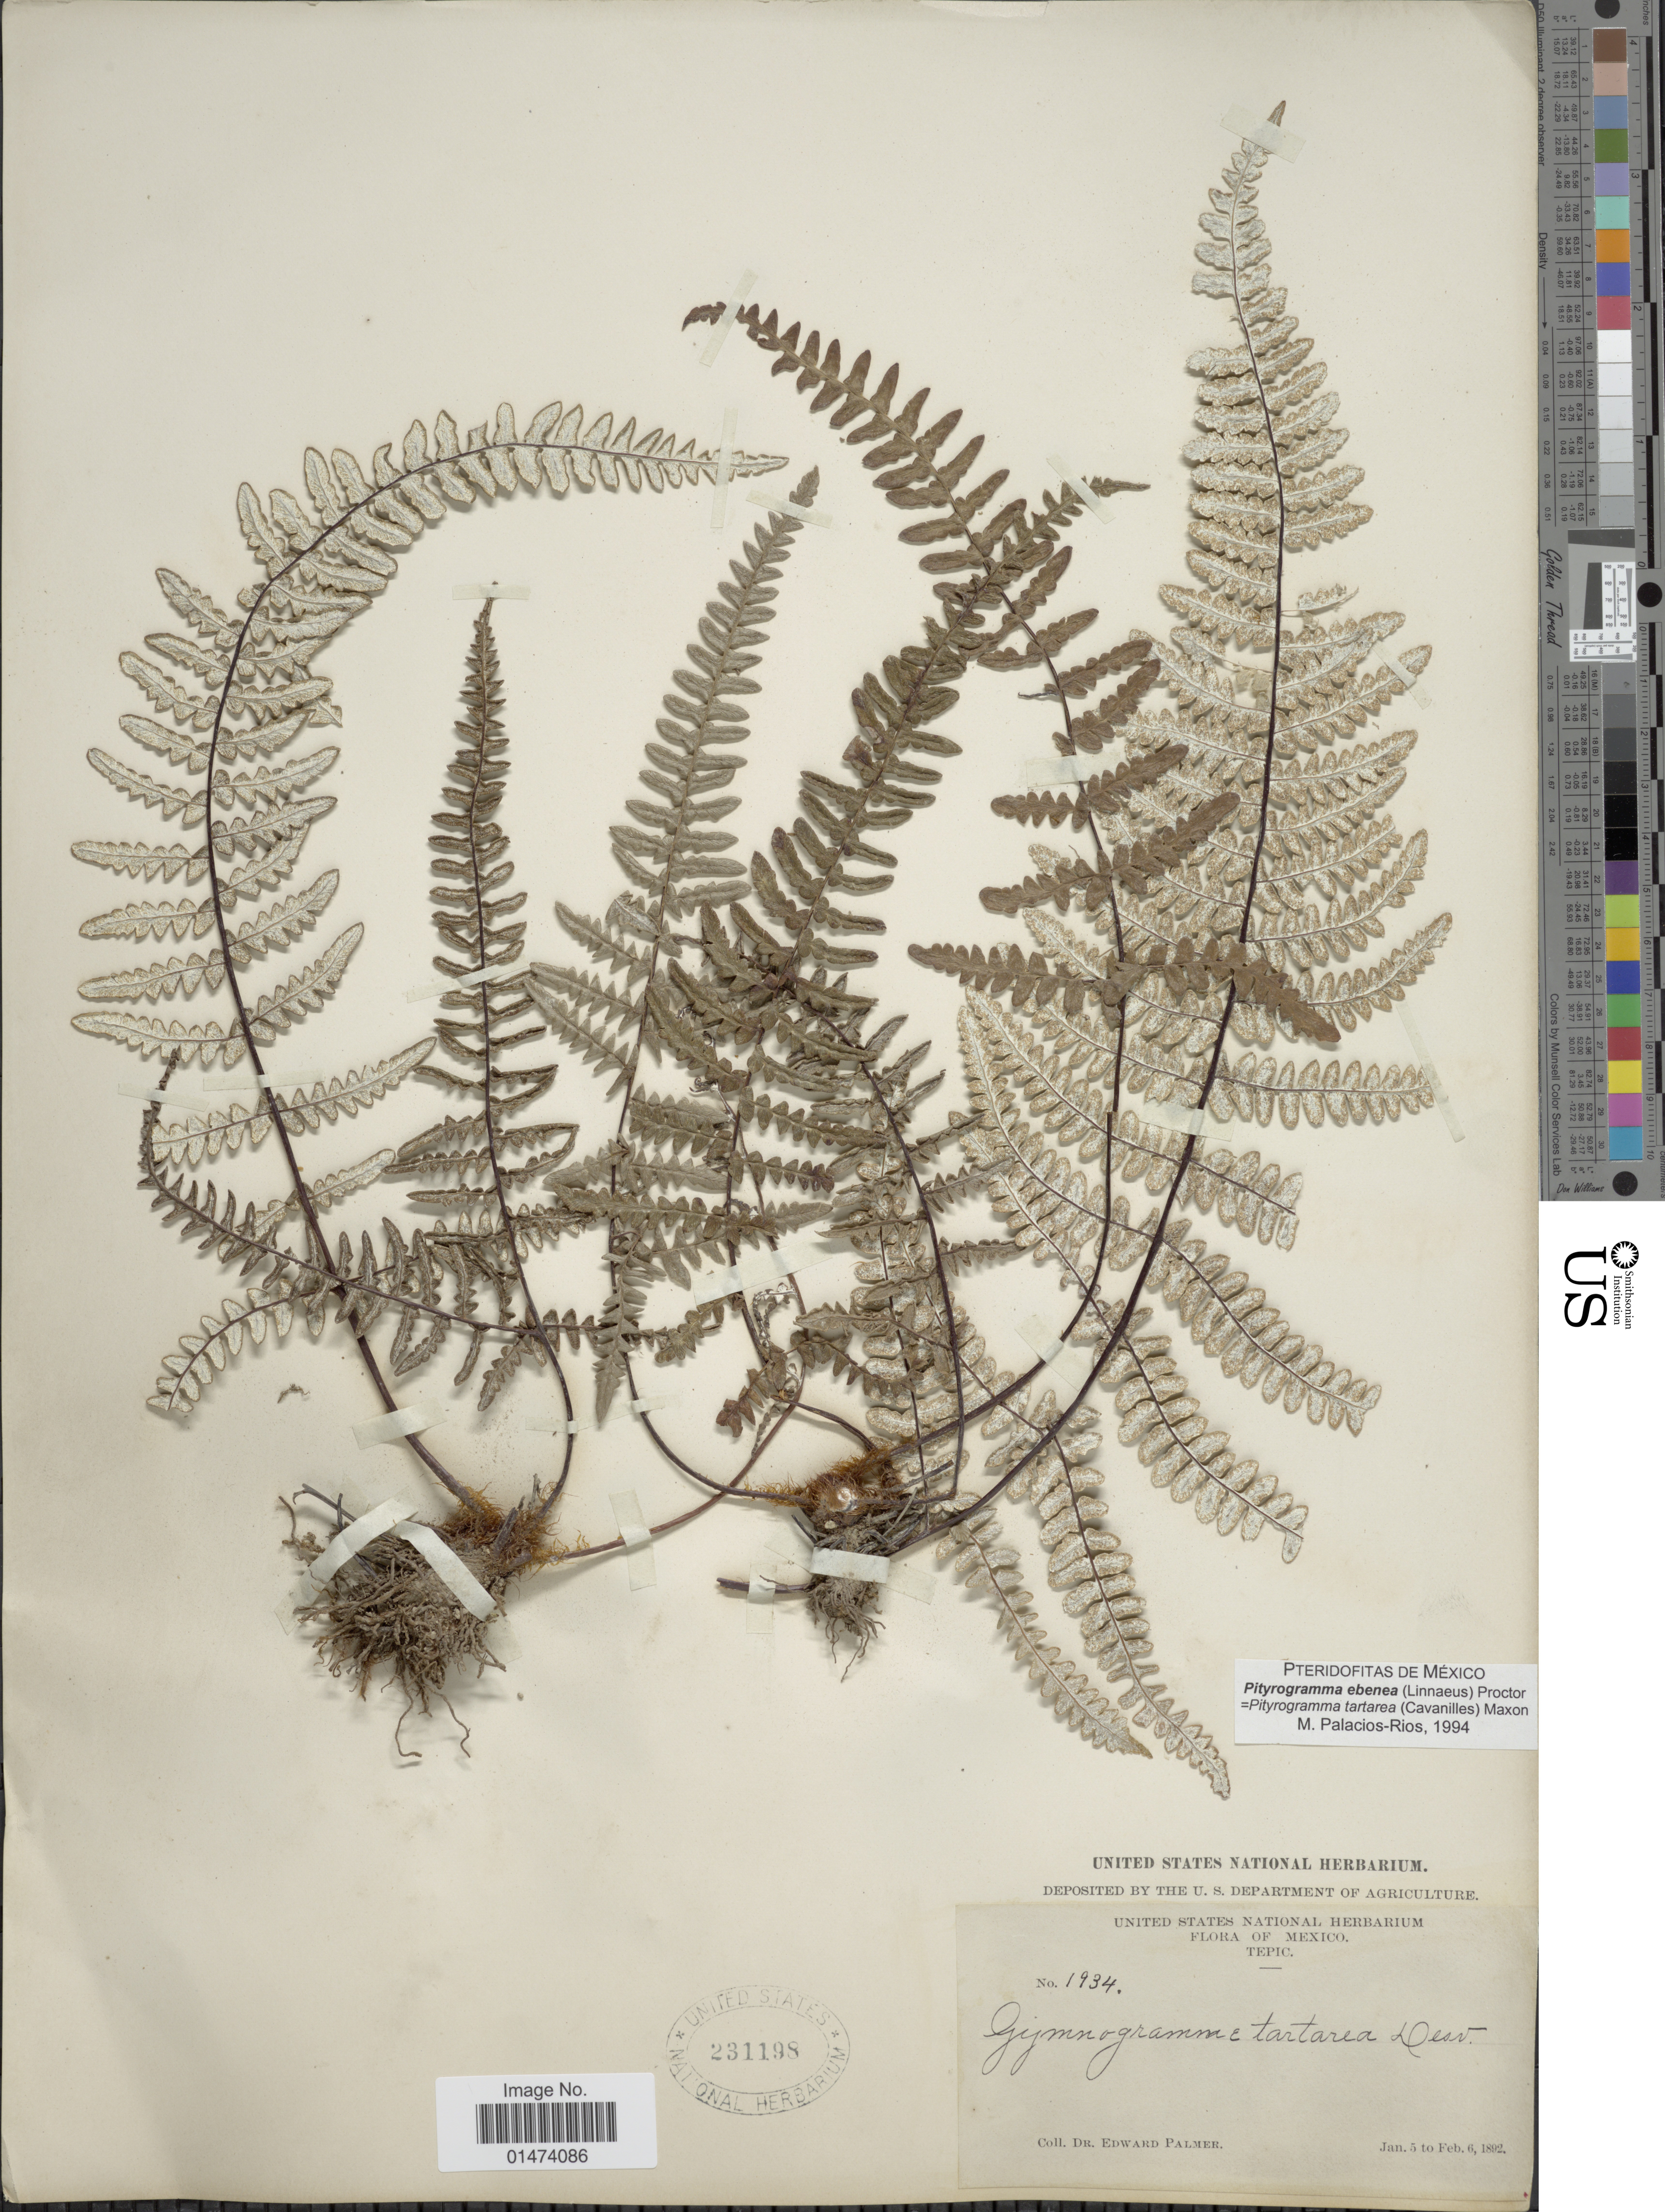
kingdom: Plantae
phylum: Tracheophyta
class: Polypodiopsida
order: Polypodiales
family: Pteridaceae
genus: Pityrogramma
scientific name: Pityrogramma tartarea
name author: (Cav.) Maxon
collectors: E. Palmer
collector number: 1934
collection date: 1892-01-05/1892-02-06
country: Mexico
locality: Flora of Mexico, Tepic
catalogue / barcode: US 231198